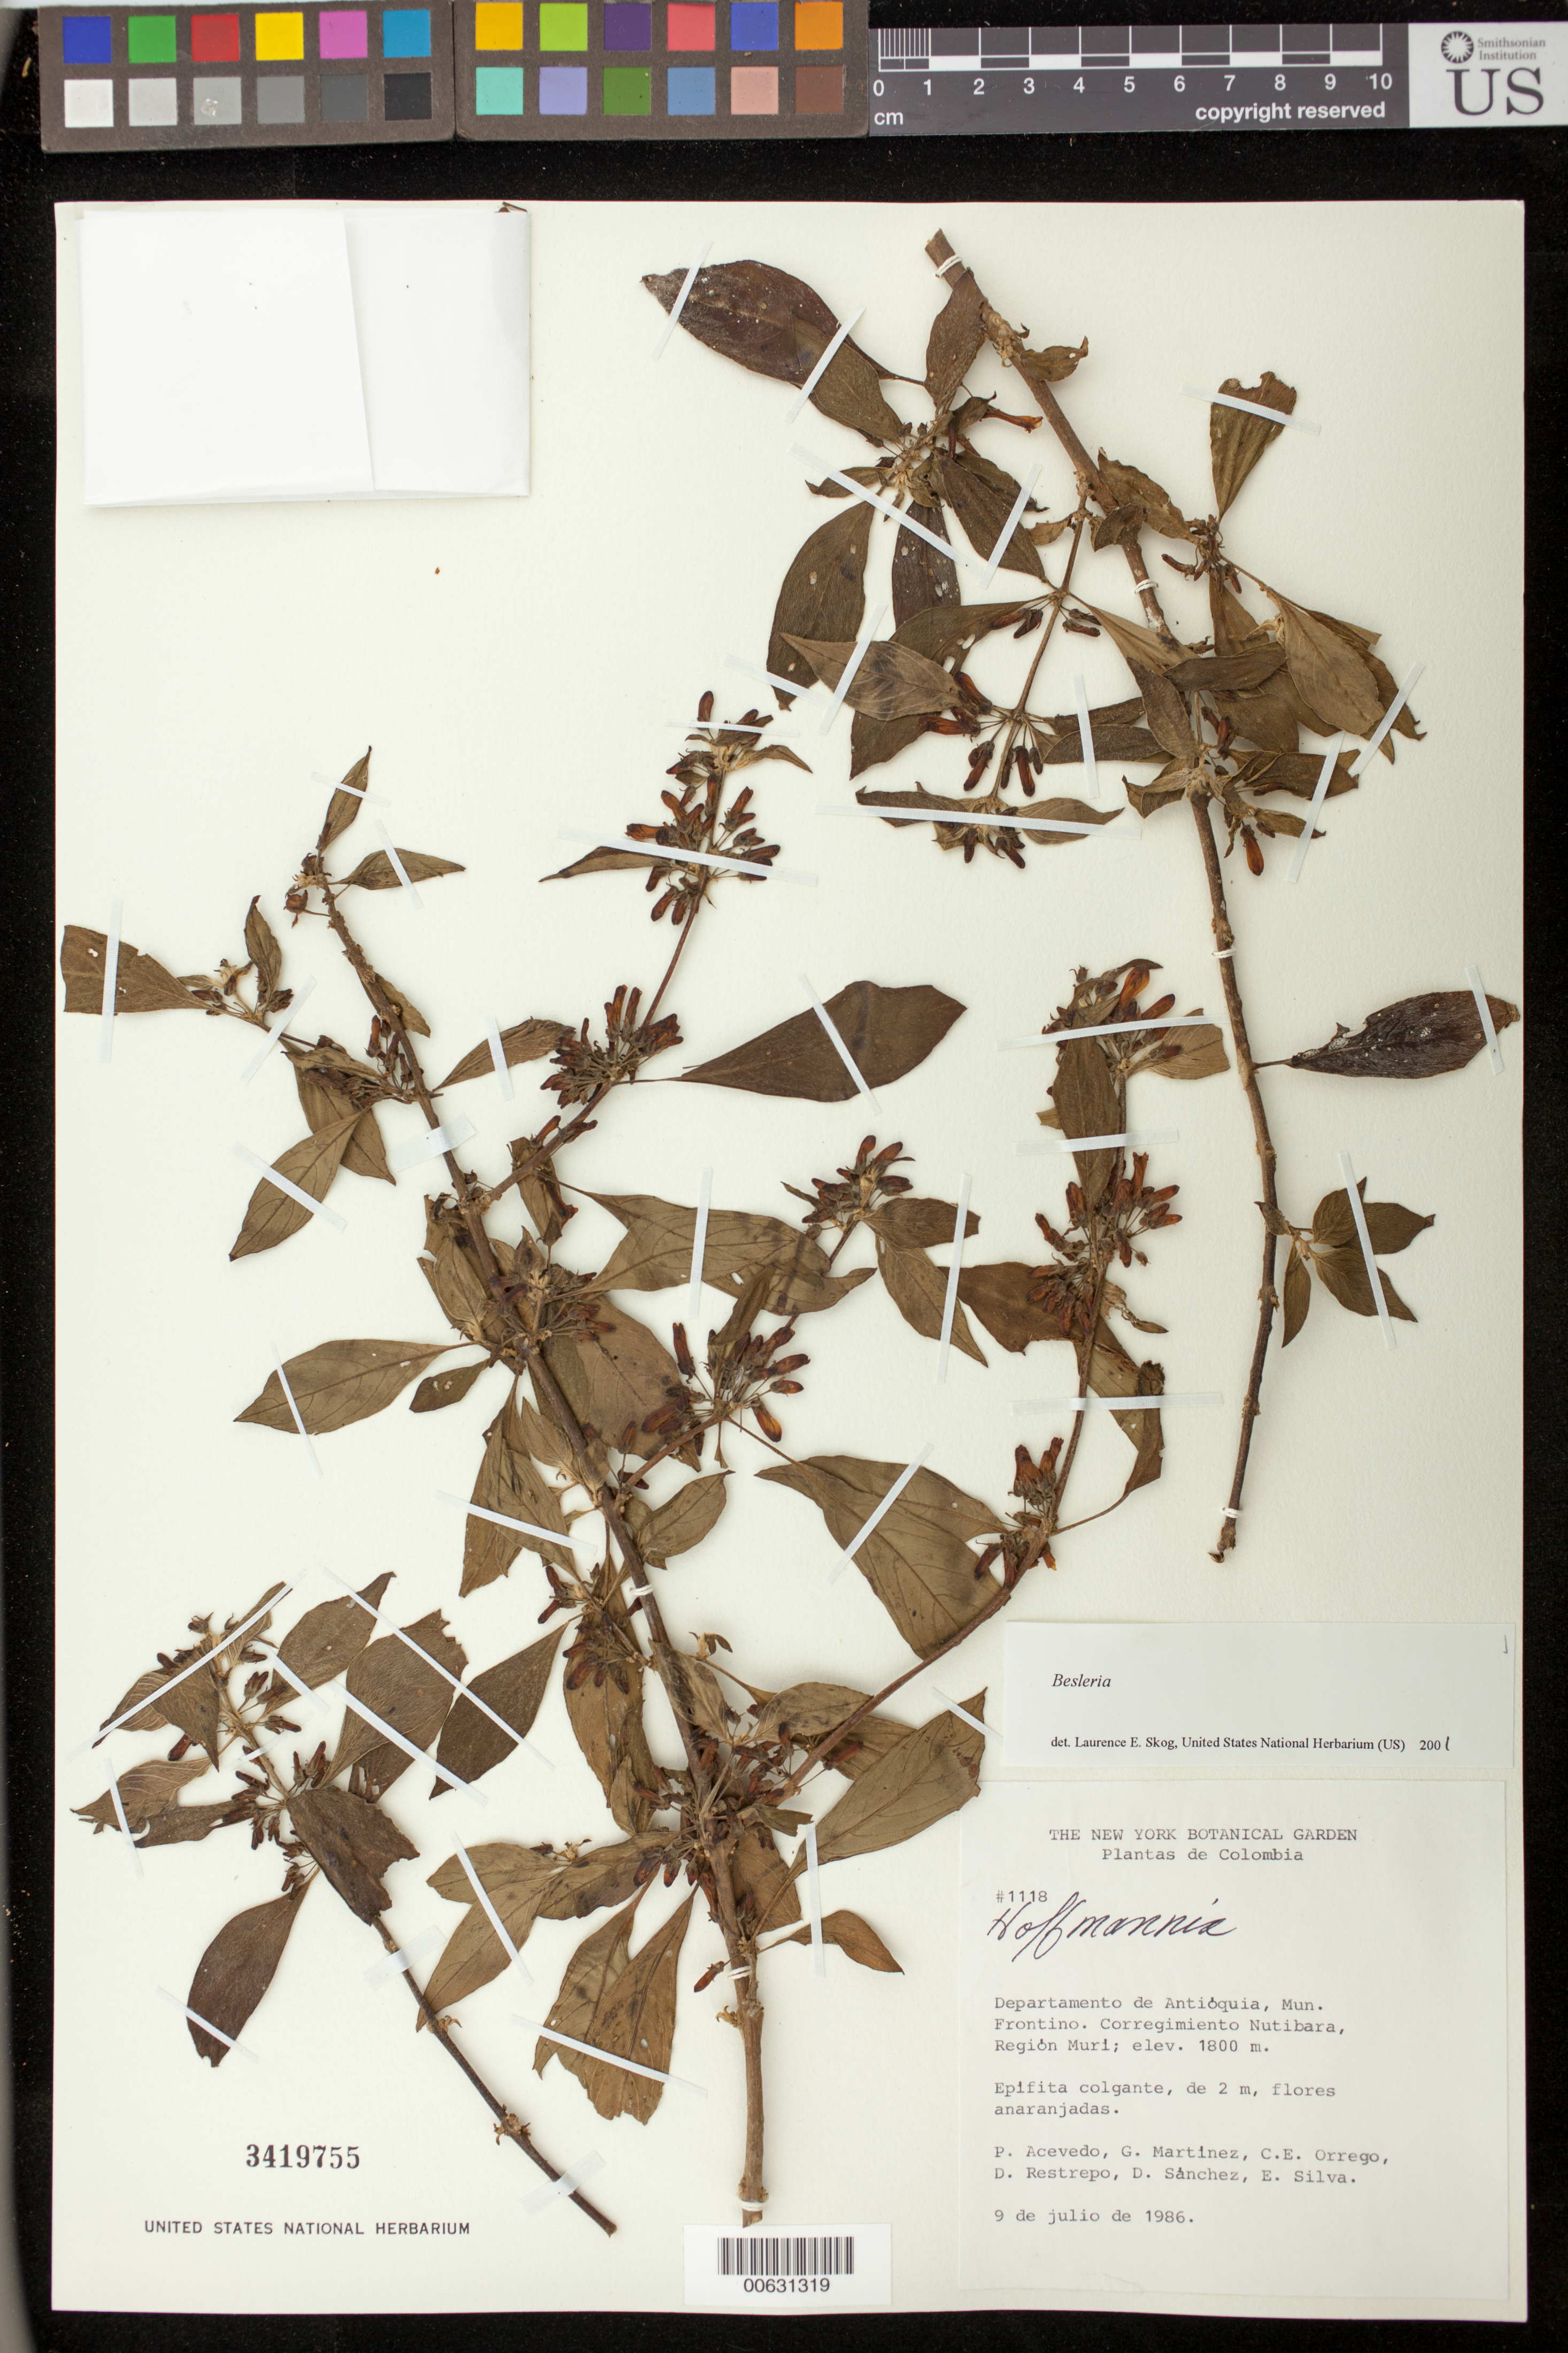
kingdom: Plantae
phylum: Tracheophyta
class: Magnoliopsida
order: Lamiales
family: Gesneriaceae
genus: Besleria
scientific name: Besleria sp.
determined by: Skog, Laurence E.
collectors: P. Acevedo-Rodr., G. Martínez, C. Orrego, D. Restrepo, D. Sanchez & E. Silva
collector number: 1118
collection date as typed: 09 Jul 1986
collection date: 1986-07-09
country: Colombia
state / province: Antioquia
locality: Mun. Frontino, corregimiento Nutibara, Región Muri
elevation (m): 1800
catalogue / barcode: US 3419755